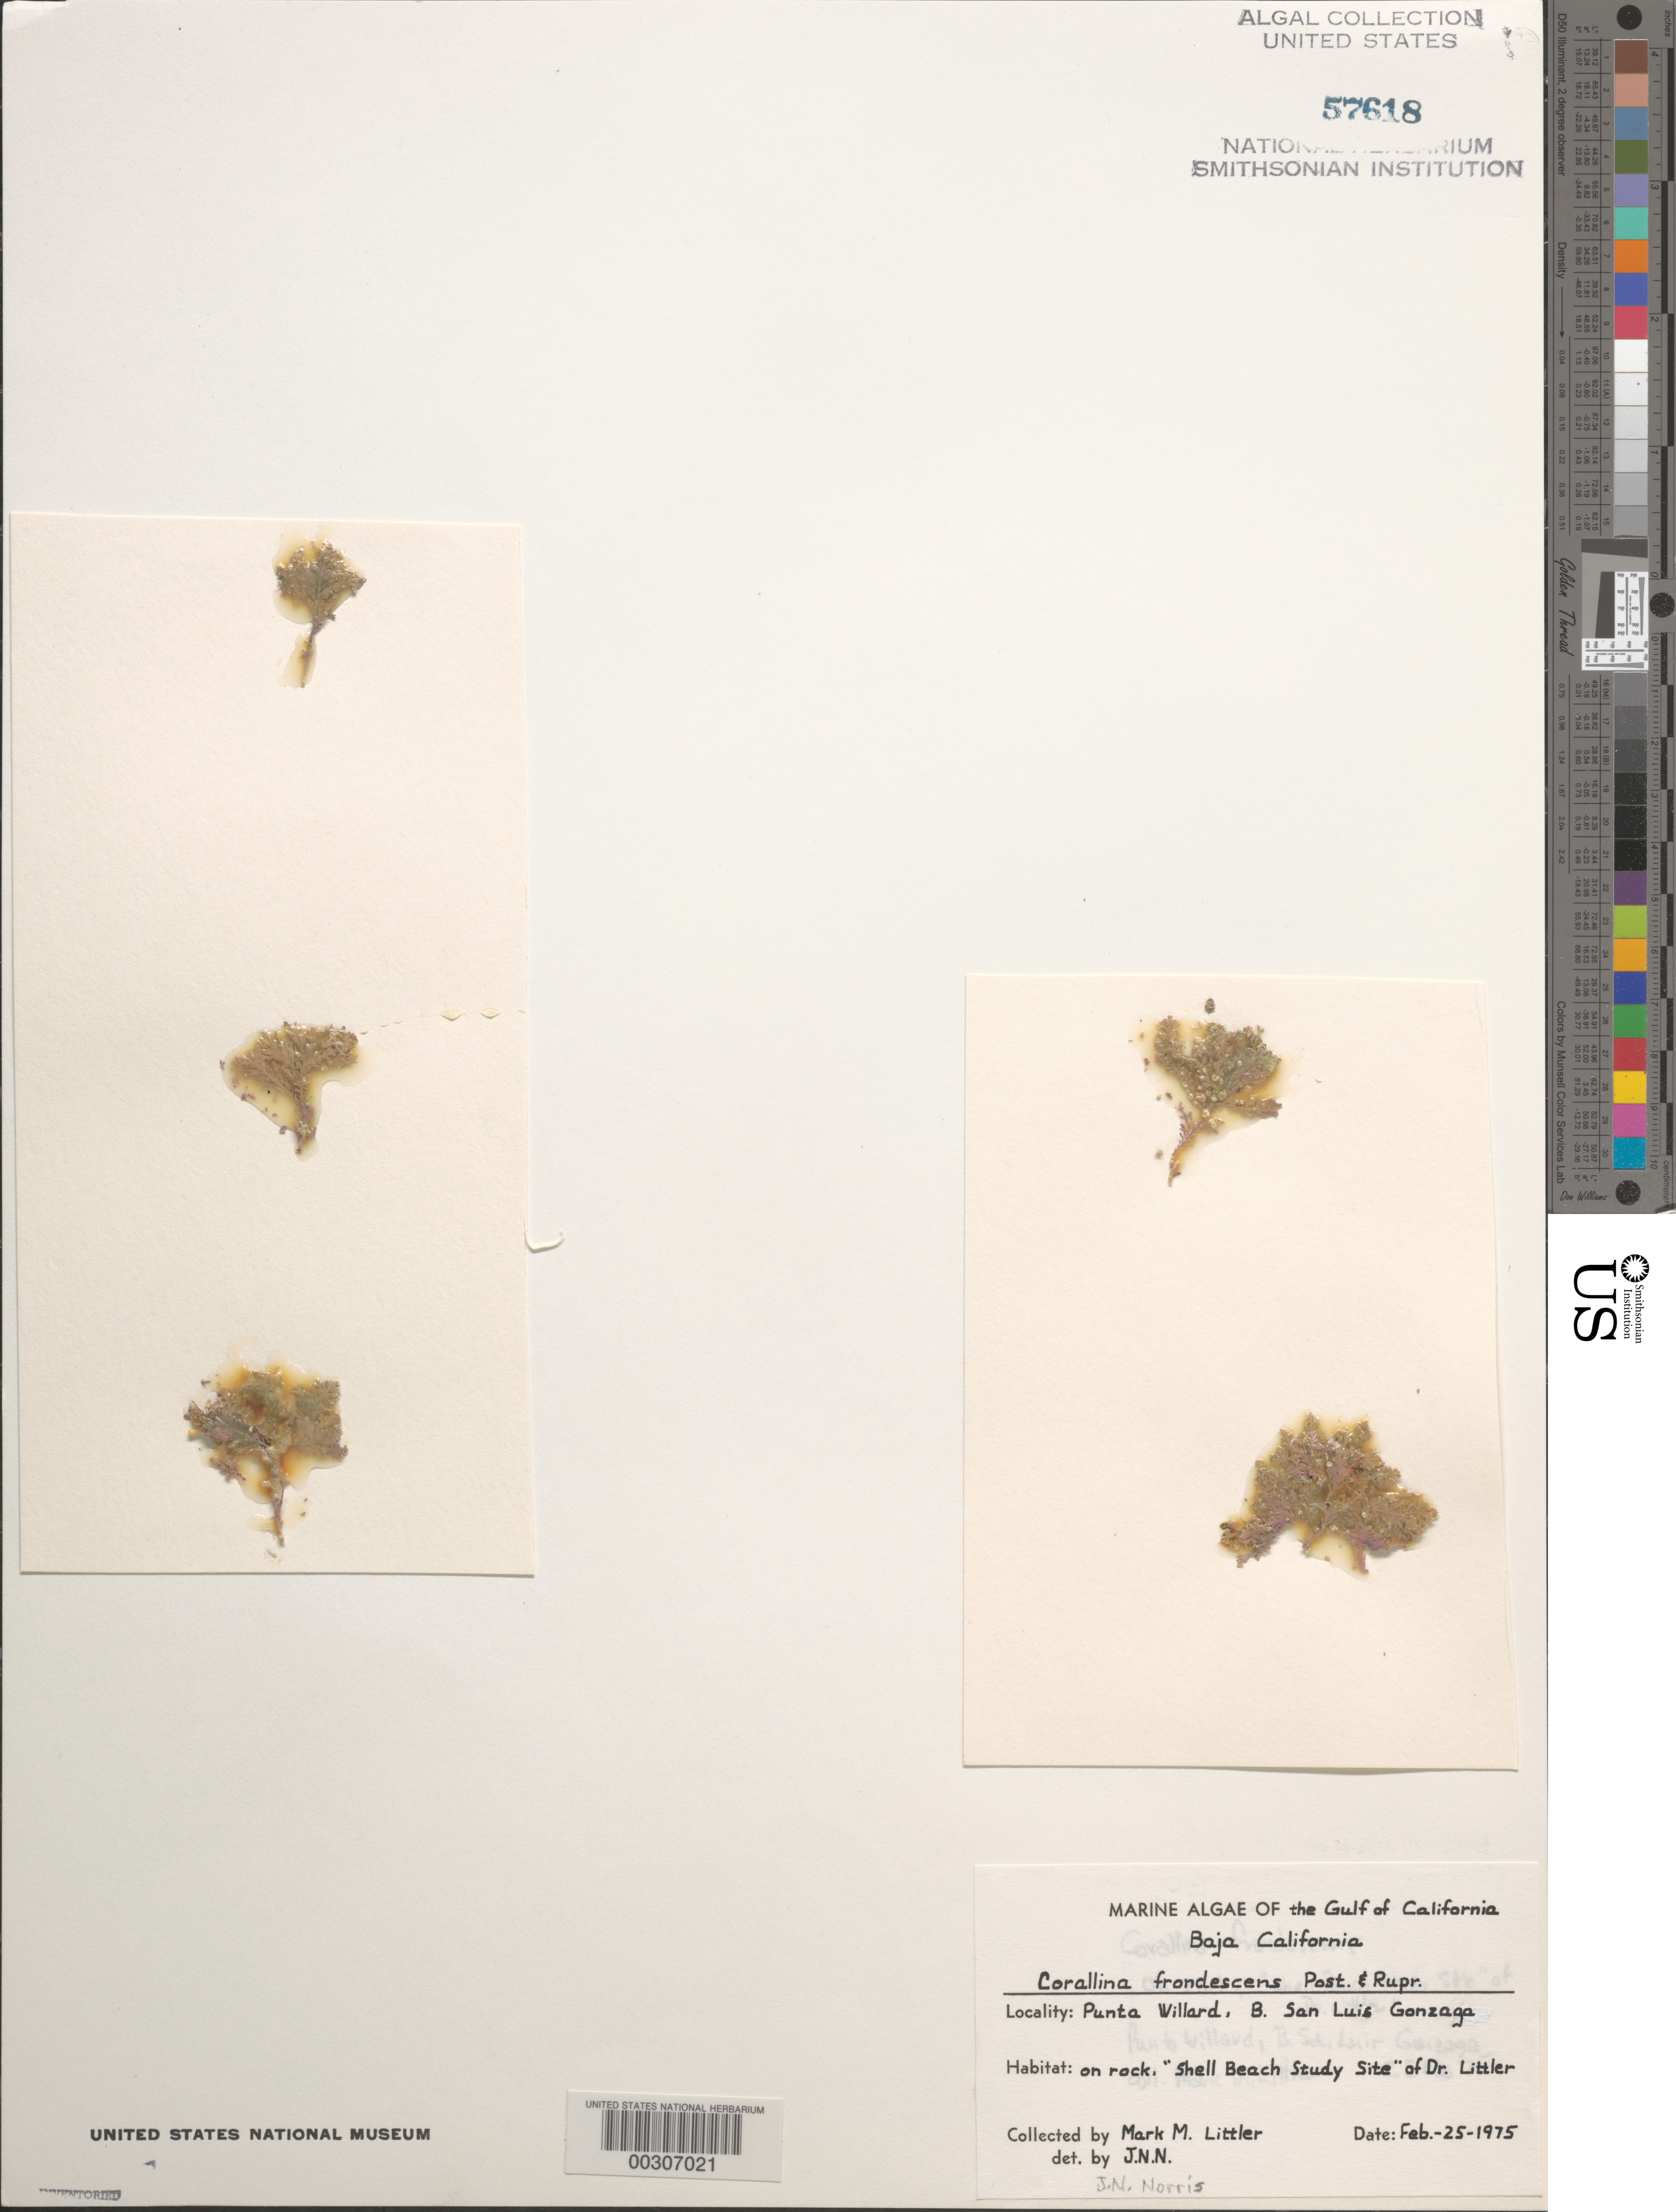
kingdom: Plantae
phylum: Rhodophyta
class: Florideophyceae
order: Corallinales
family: Corallinaceae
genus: Bossiella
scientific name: Bossiella frondescens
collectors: M. M. Littler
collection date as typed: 25 Feb 1975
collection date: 1975-02-25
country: Mexico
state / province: Baja California Norte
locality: Punta Willard, Bahia San Luis Gonzaga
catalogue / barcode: US 57618